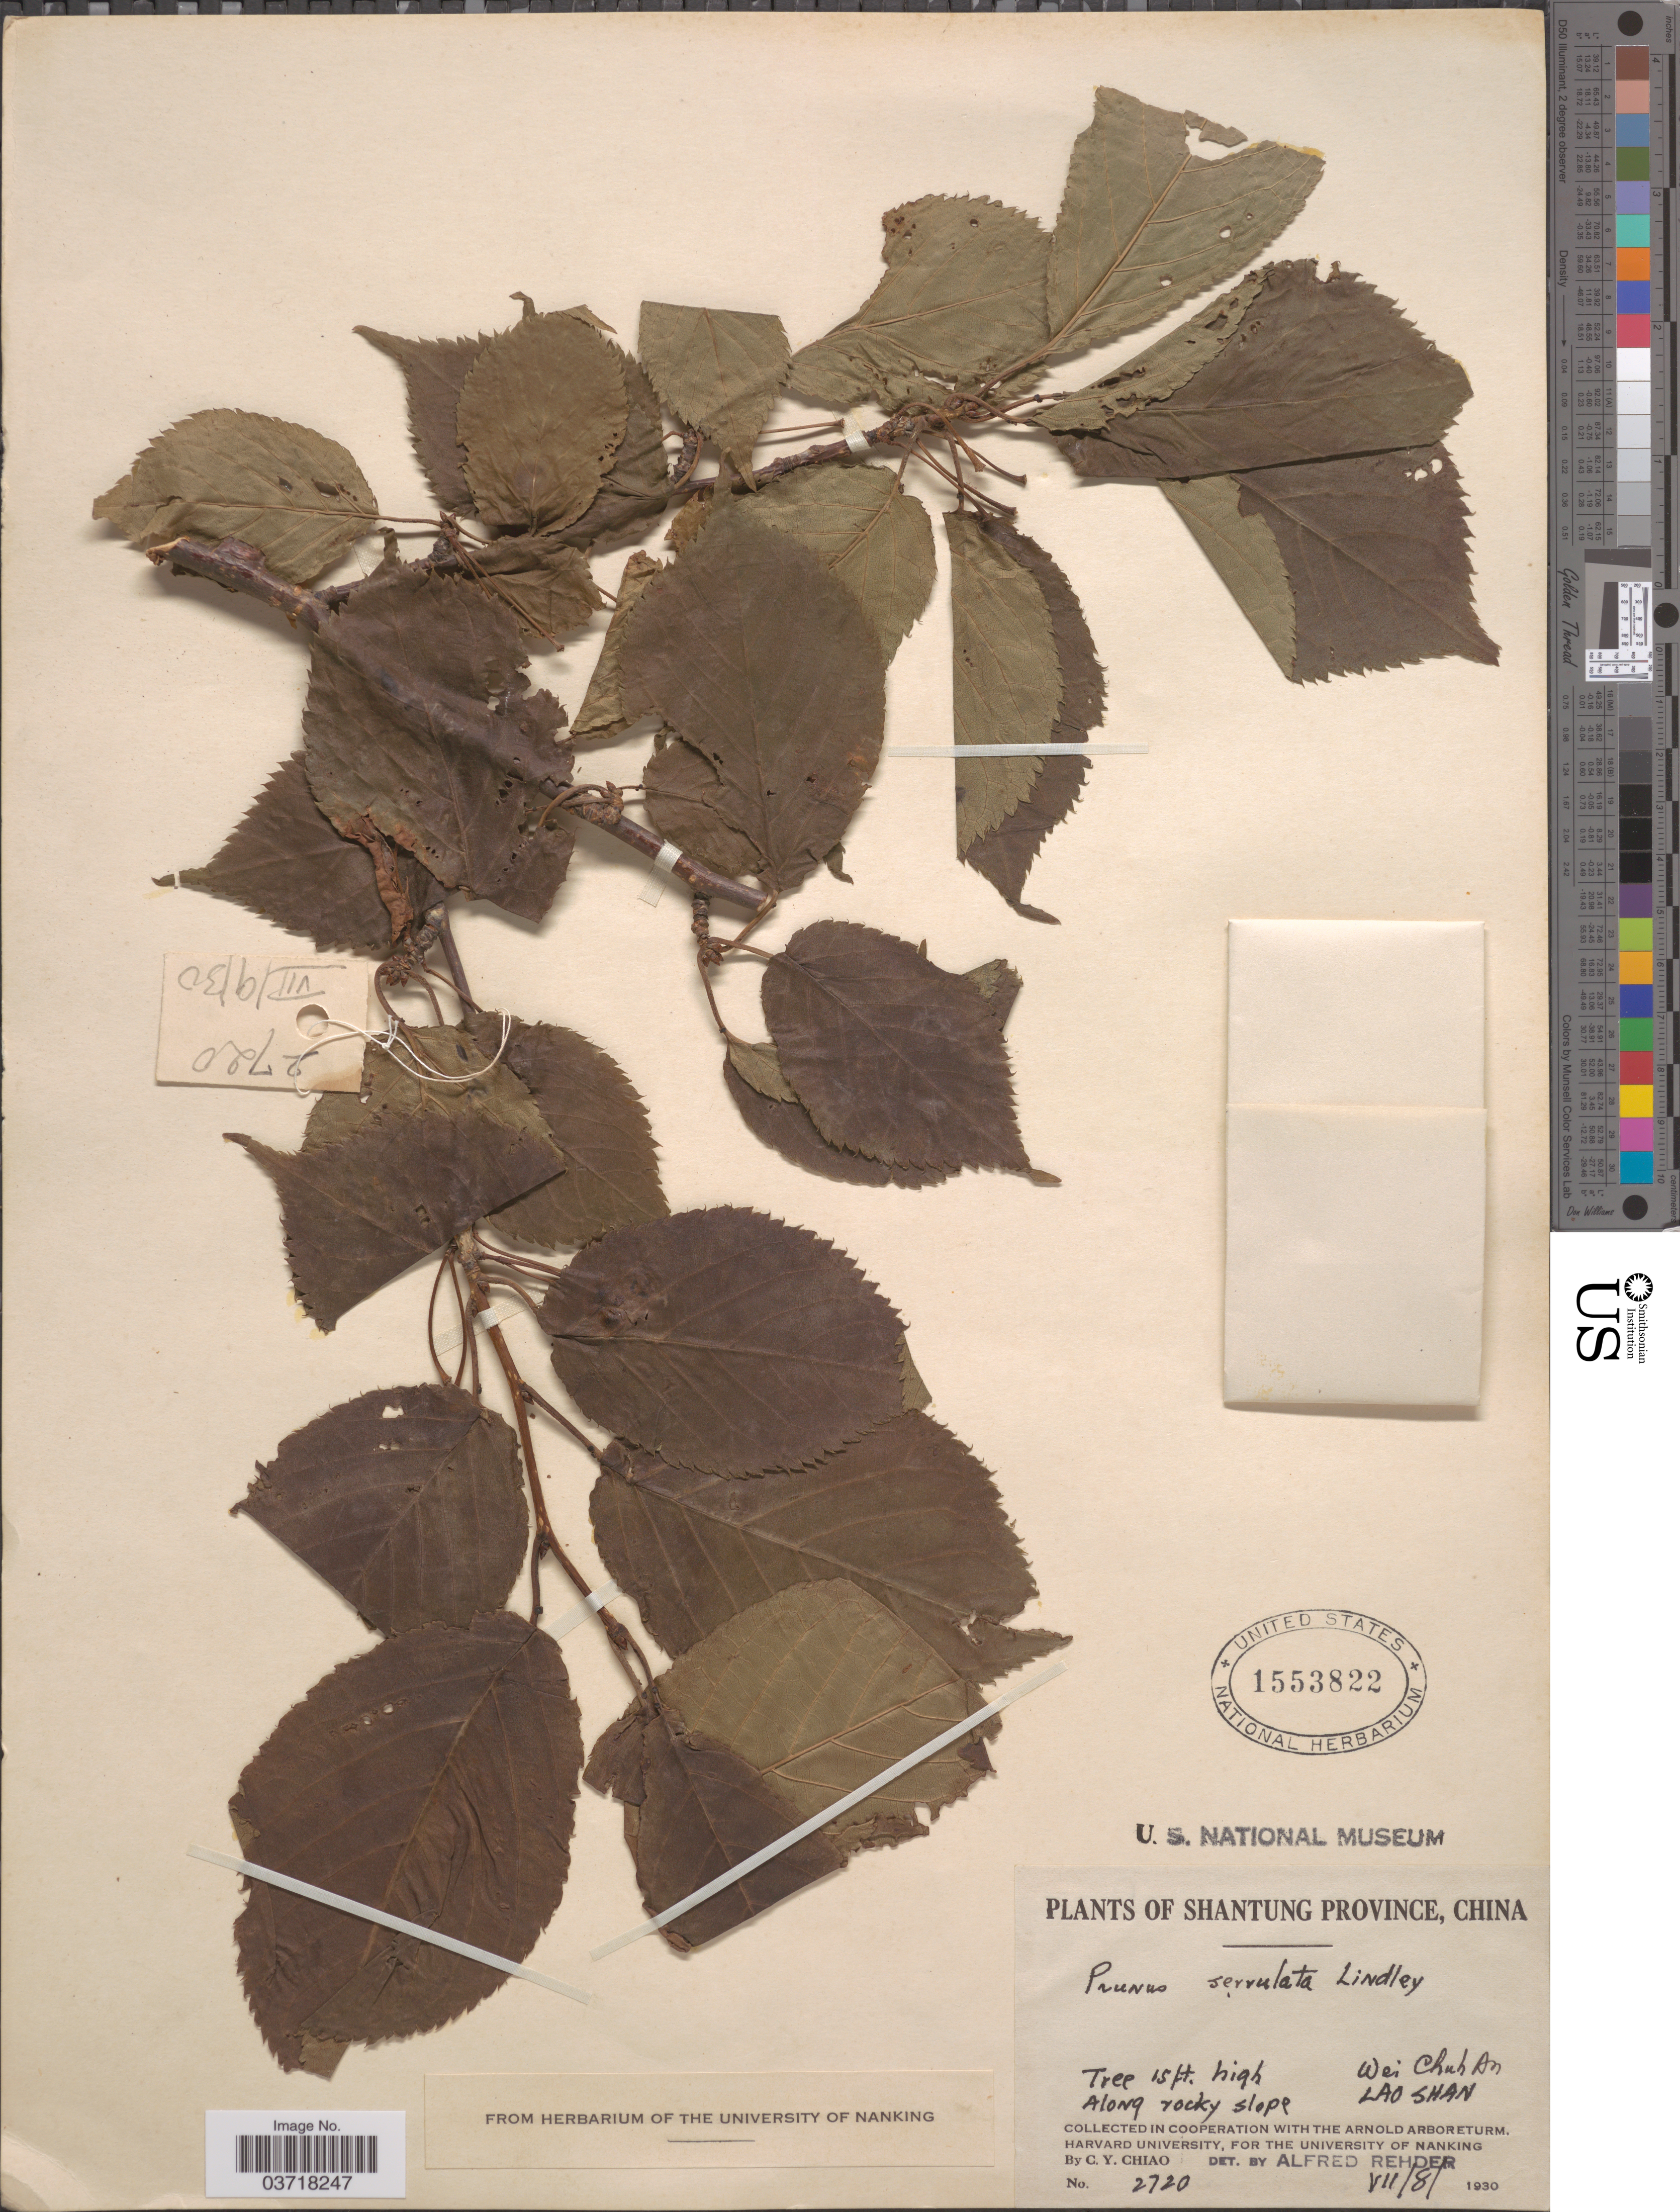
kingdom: Plantae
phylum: Tracheophyta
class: Magnoliopsida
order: Rosales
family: Rosaceae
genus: Prunus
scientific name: Prunus serrulata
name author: Lindl.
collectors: C. Y. Chiao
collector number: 2720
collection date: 1930-07-08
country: China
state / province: Shandong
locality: Shantung Province. Wei Chuh An. Lao Shan.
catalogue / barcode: US 1553822